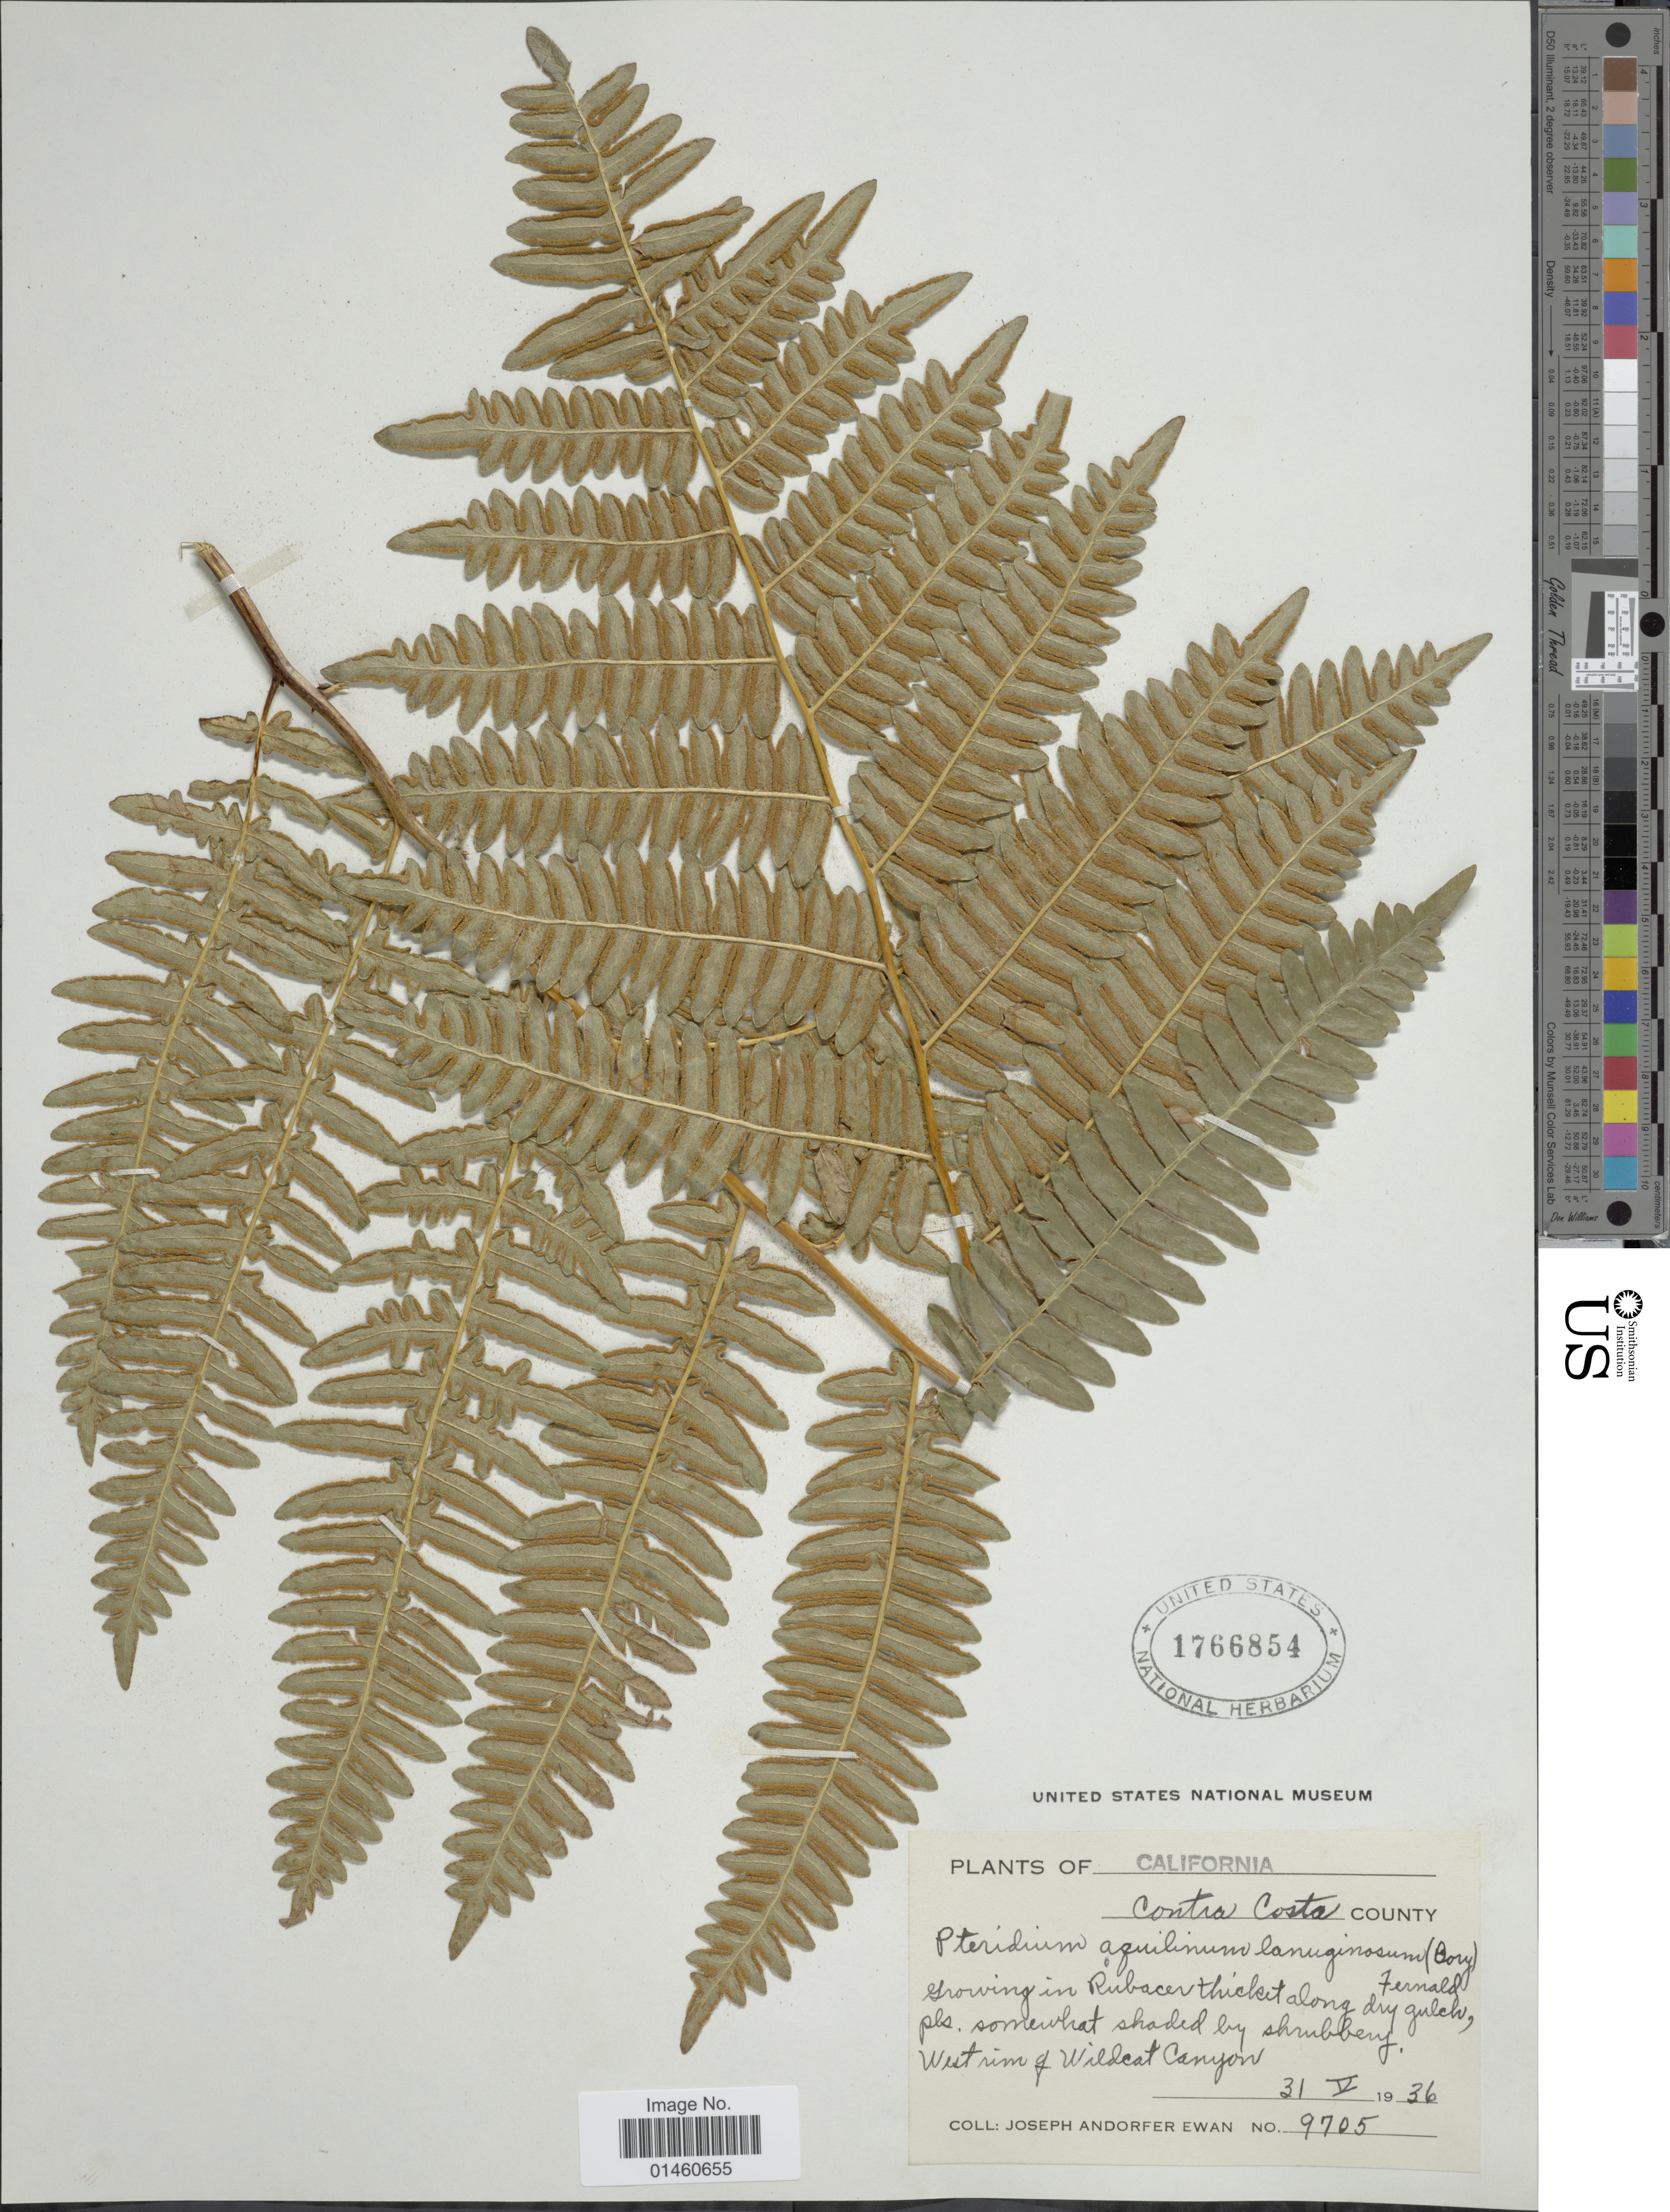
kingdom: Plantae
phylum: Tracheophyta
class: Polypodiopsida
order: Polypodiales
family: Dennstaedtiaceae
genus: Pteridium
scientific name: Pteridium pubescens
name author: (Underw.) Christenh.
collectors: J. A. Ewan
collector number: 9705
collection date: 1936-05-31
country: United States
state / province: California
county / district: Contra Costa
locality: Contra Costa County, West rim of Wildcat Canyon.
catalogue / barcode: US 1766854